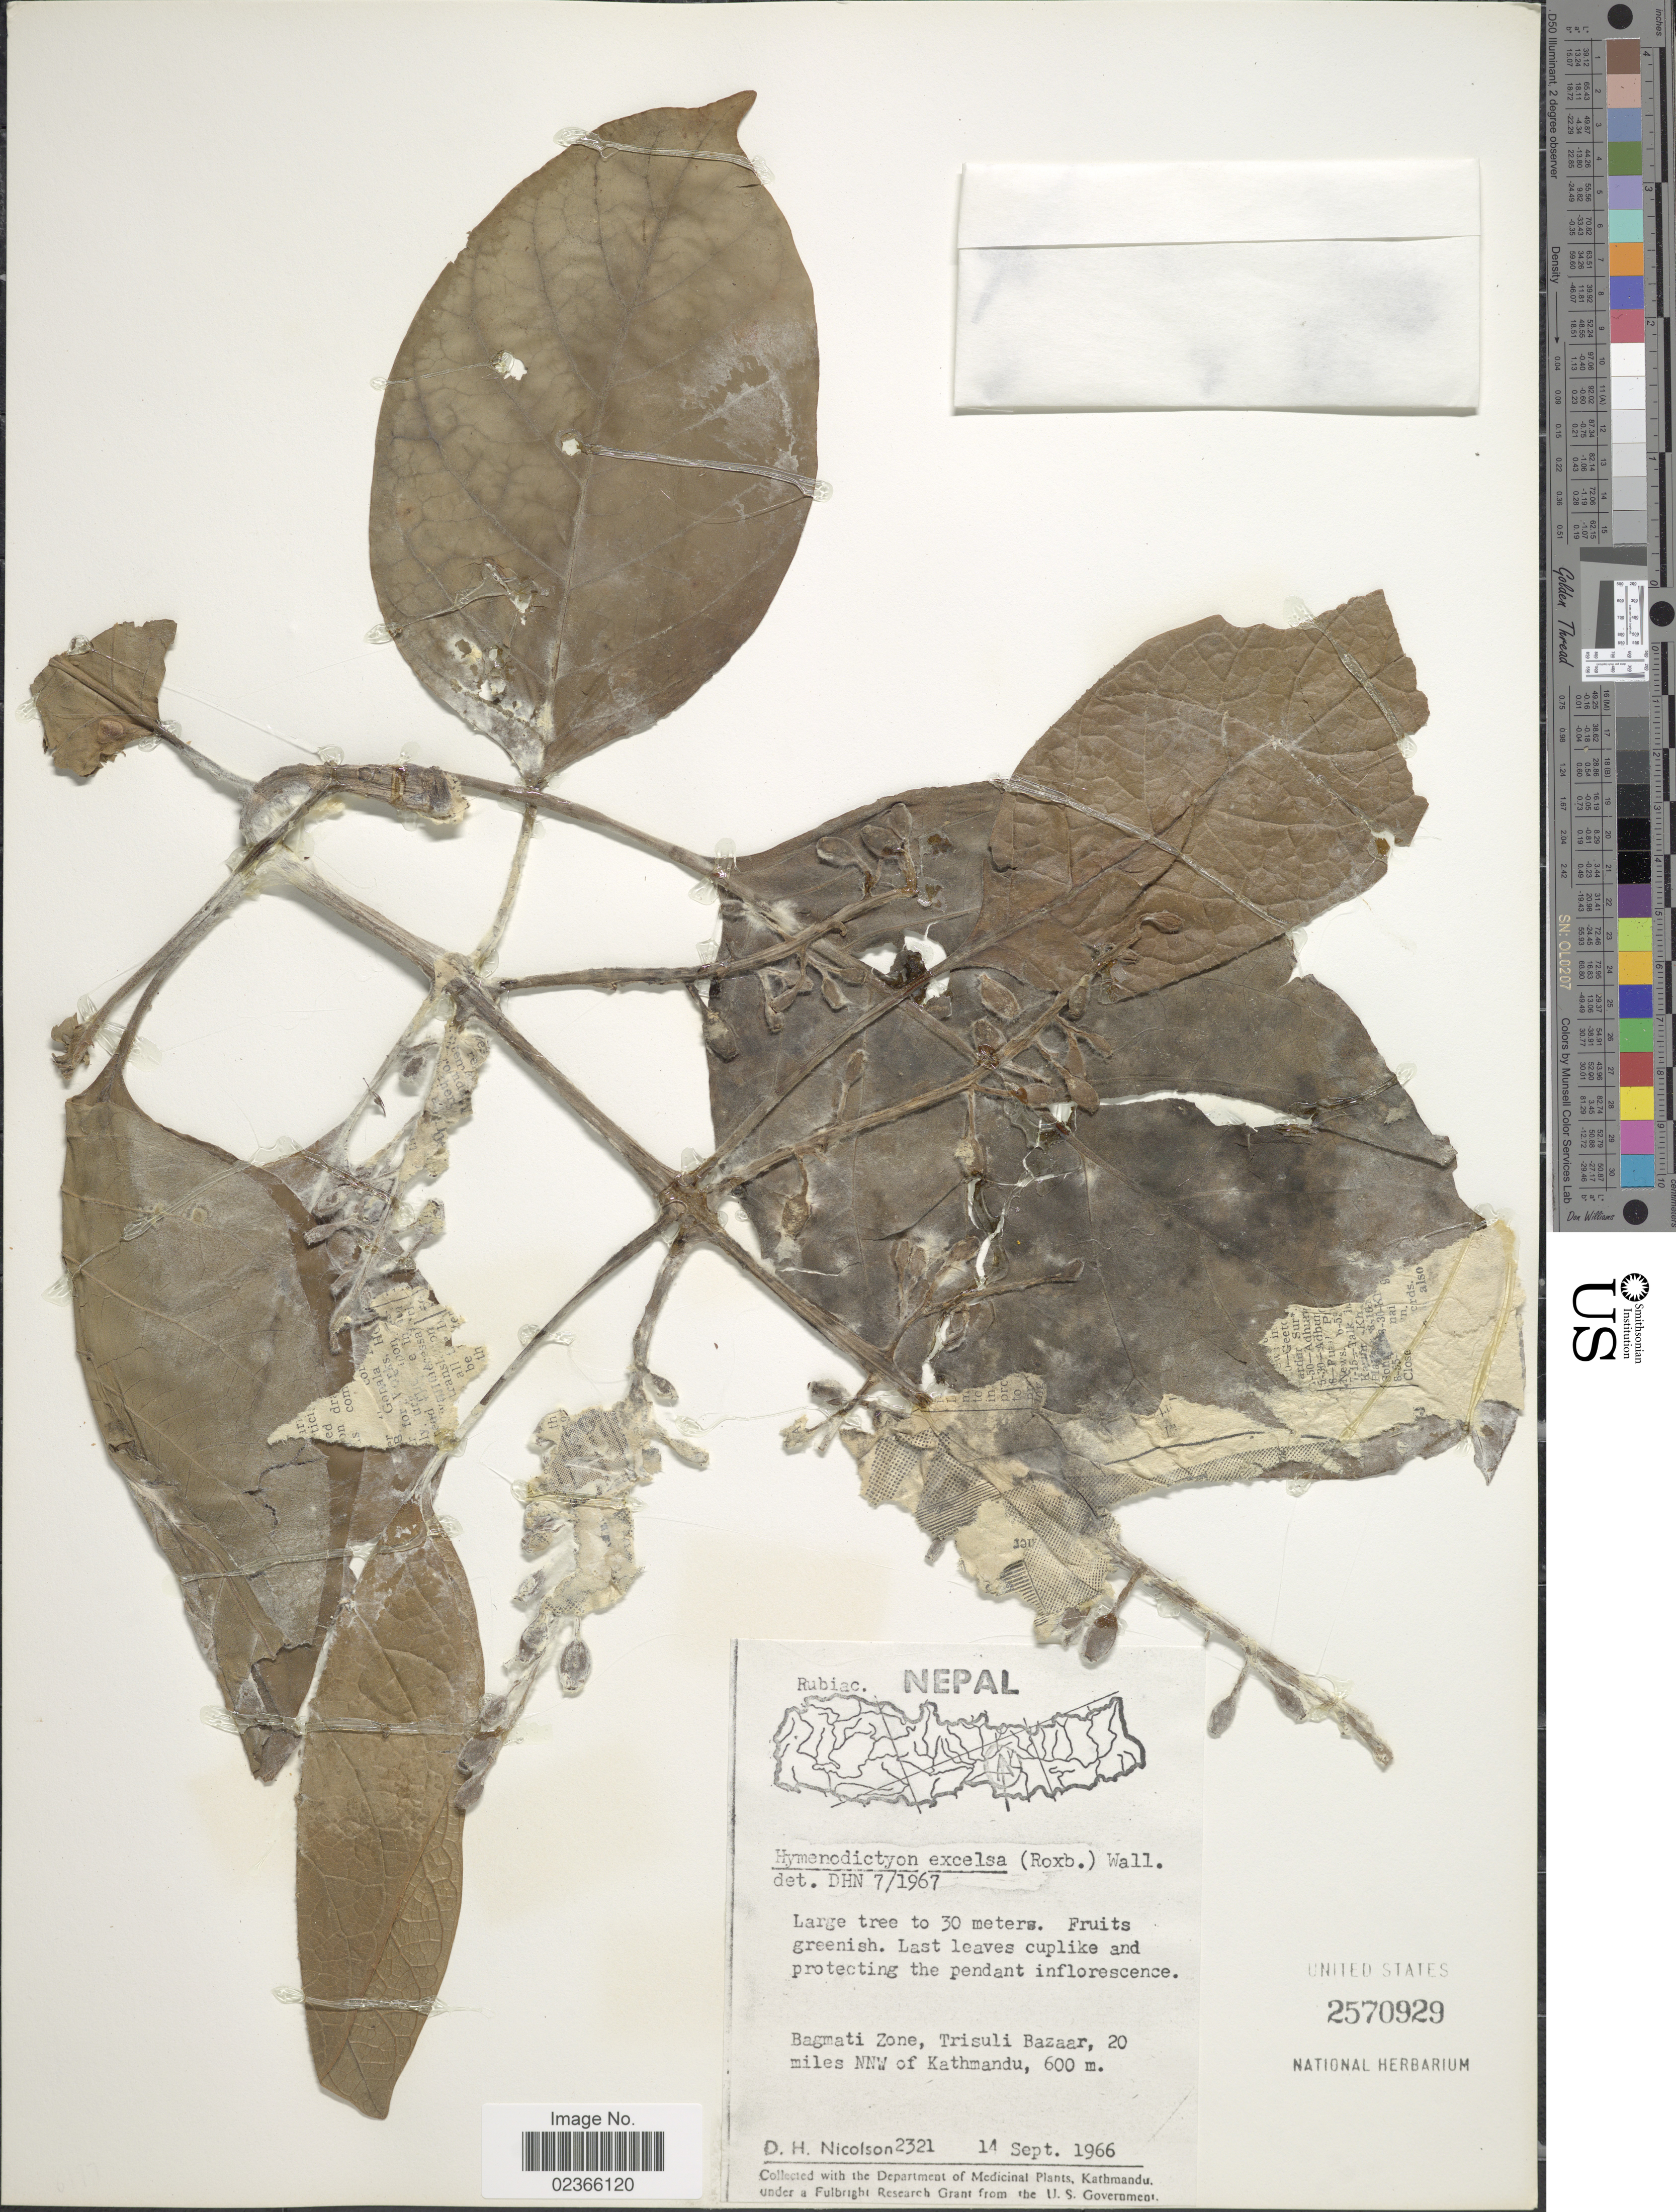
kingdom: Plantae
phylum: Tracheophyta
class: Magnoliopsida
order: Gentianales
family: Rubiaceae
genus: Hymenodictyon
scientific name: Hymenodictyon excelsum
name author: (Roxb.) Wall.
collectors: D. H. Nicolson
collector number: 2321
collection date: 1966-09-14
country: Nepal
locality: Bagmati Zone, Trisuli Bazaar, 20 mile NNW of Kathmandu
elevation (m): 600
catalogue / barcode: US 2570929